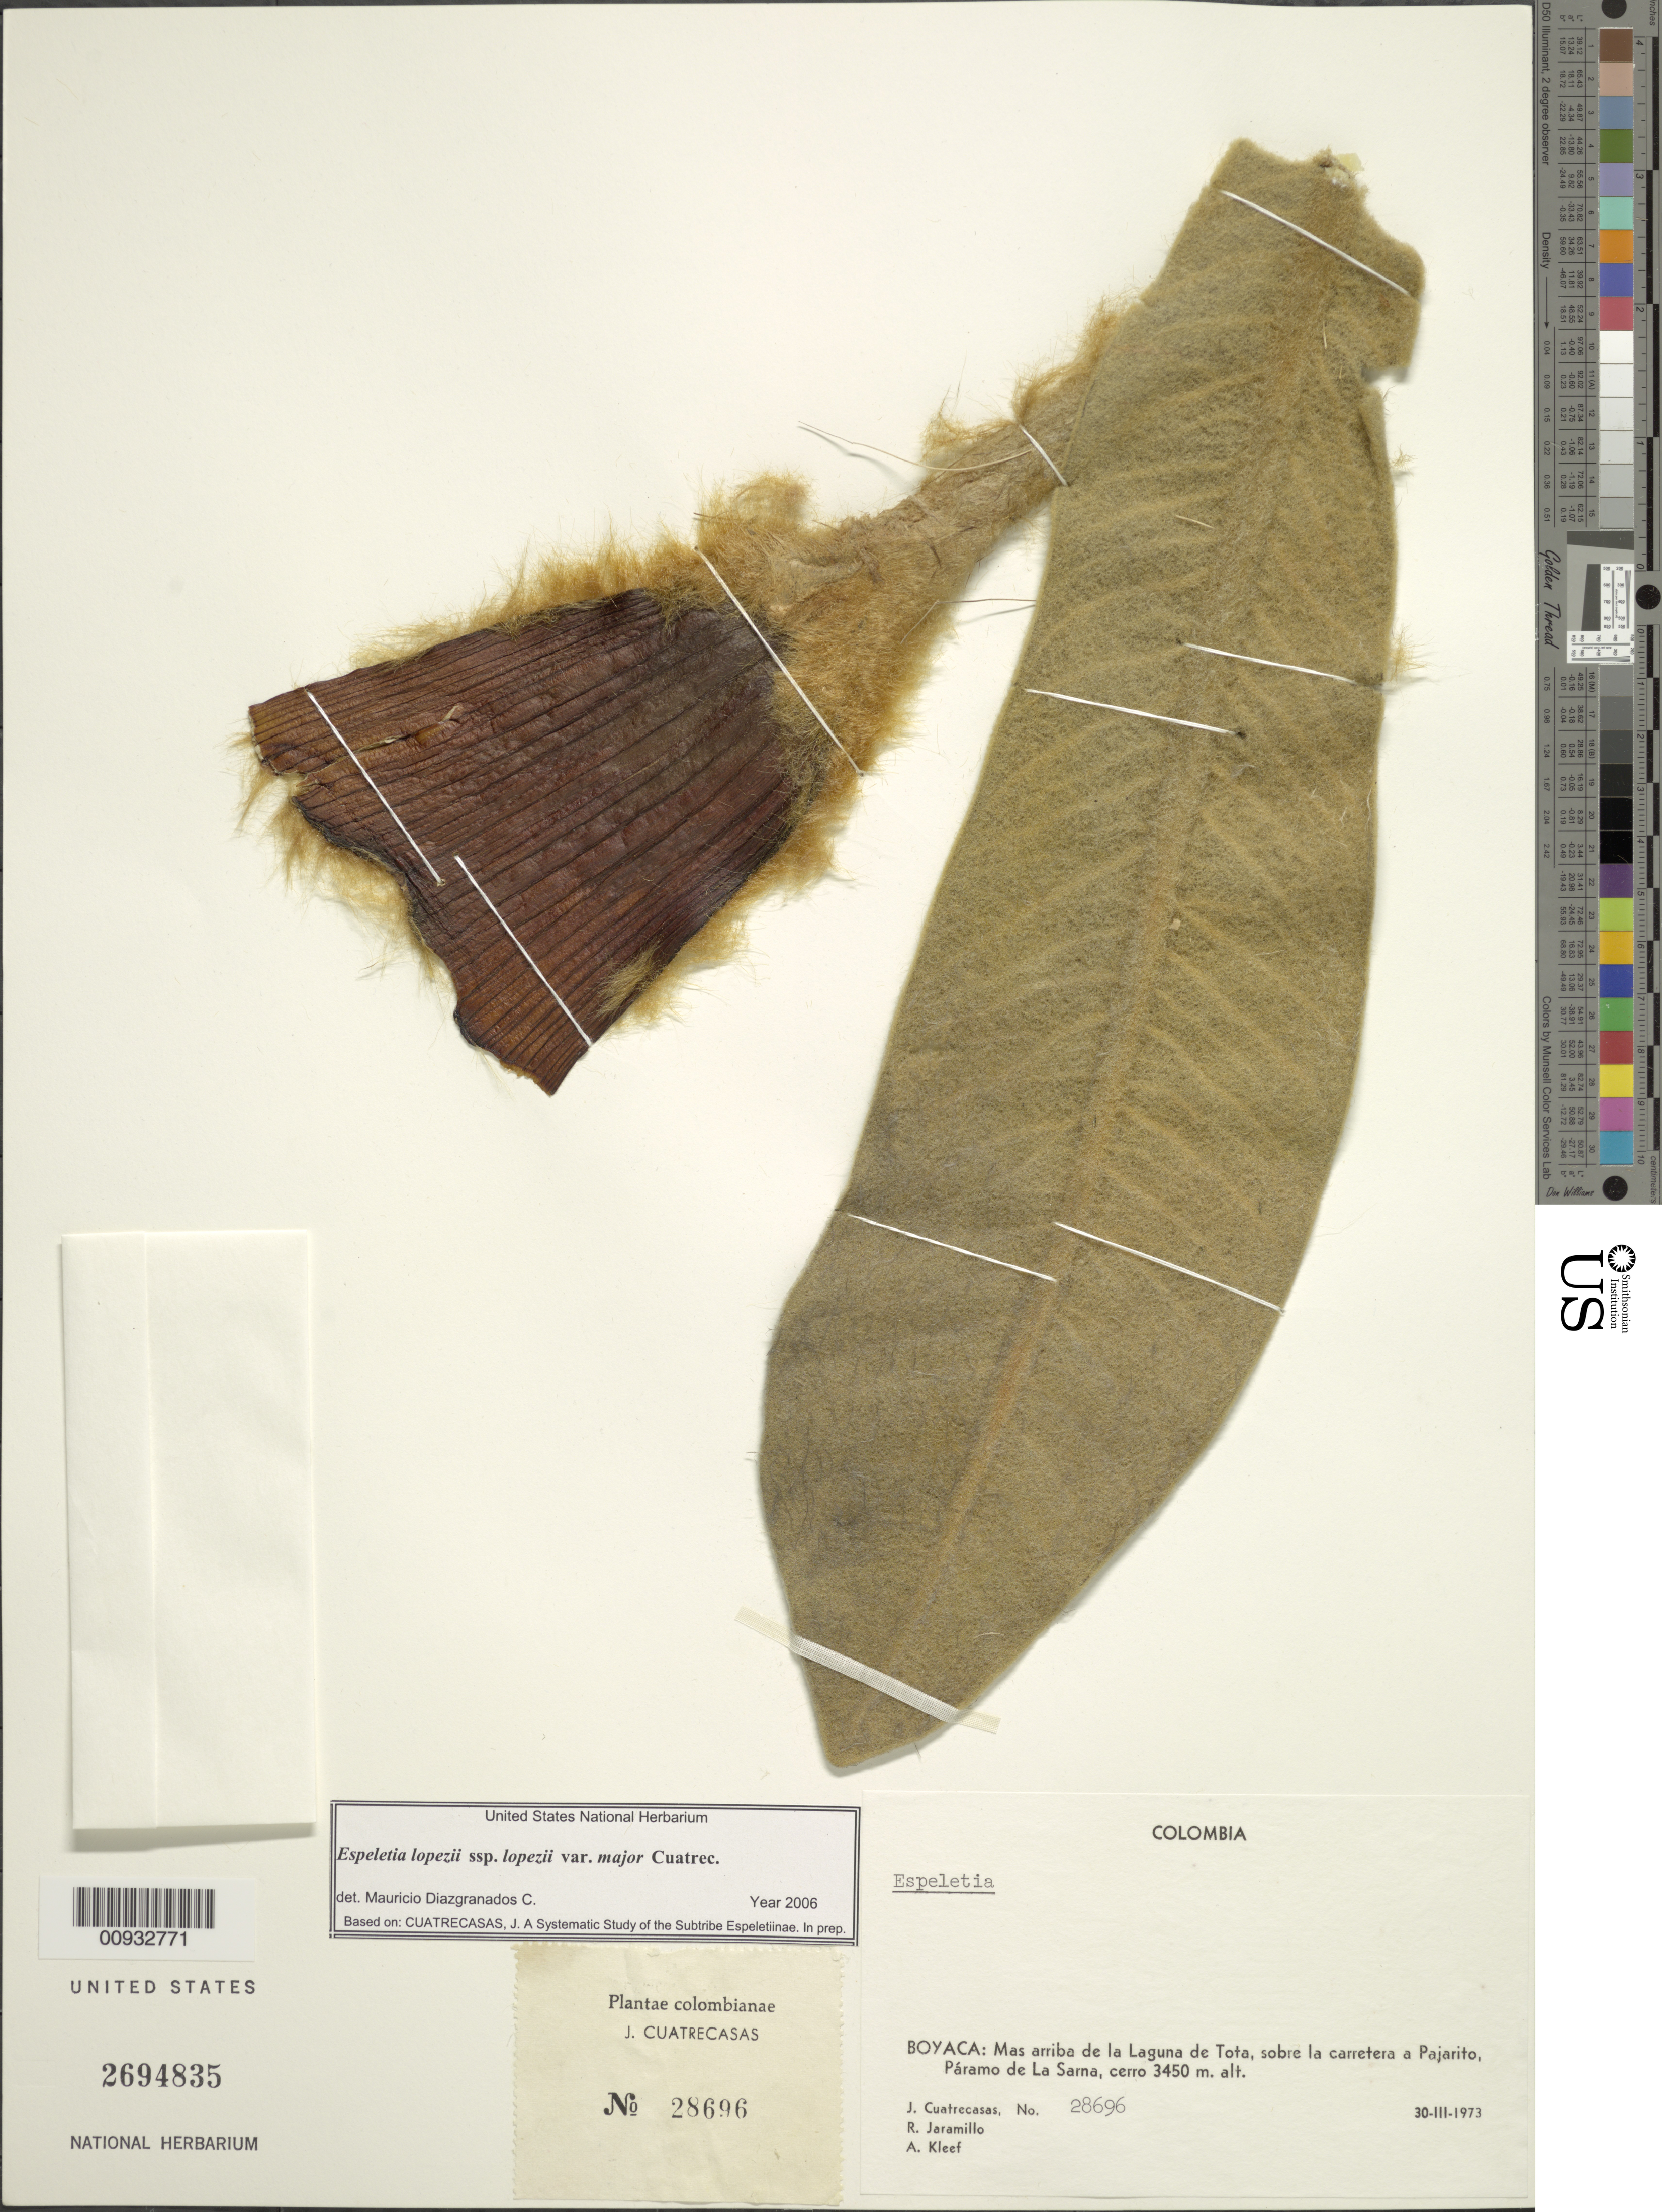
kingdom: Plantae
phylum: Tracheophyta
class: Magnoliopsida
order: Asterales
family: Asteraceae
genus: Espeletia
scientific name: Espeletia lopezii var. major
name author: Cuatrec.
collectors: J. Cuatrecasas, R. Jaramillo M. & A. Kleef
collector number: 28696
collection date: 1973-03-30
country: Colombia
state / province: Boyacá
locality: Mas arriba de la Laguna de Tota, sobre la carretera a Pajarito. Paramo de La Sarna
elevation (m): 3450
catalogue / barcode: US 2694835